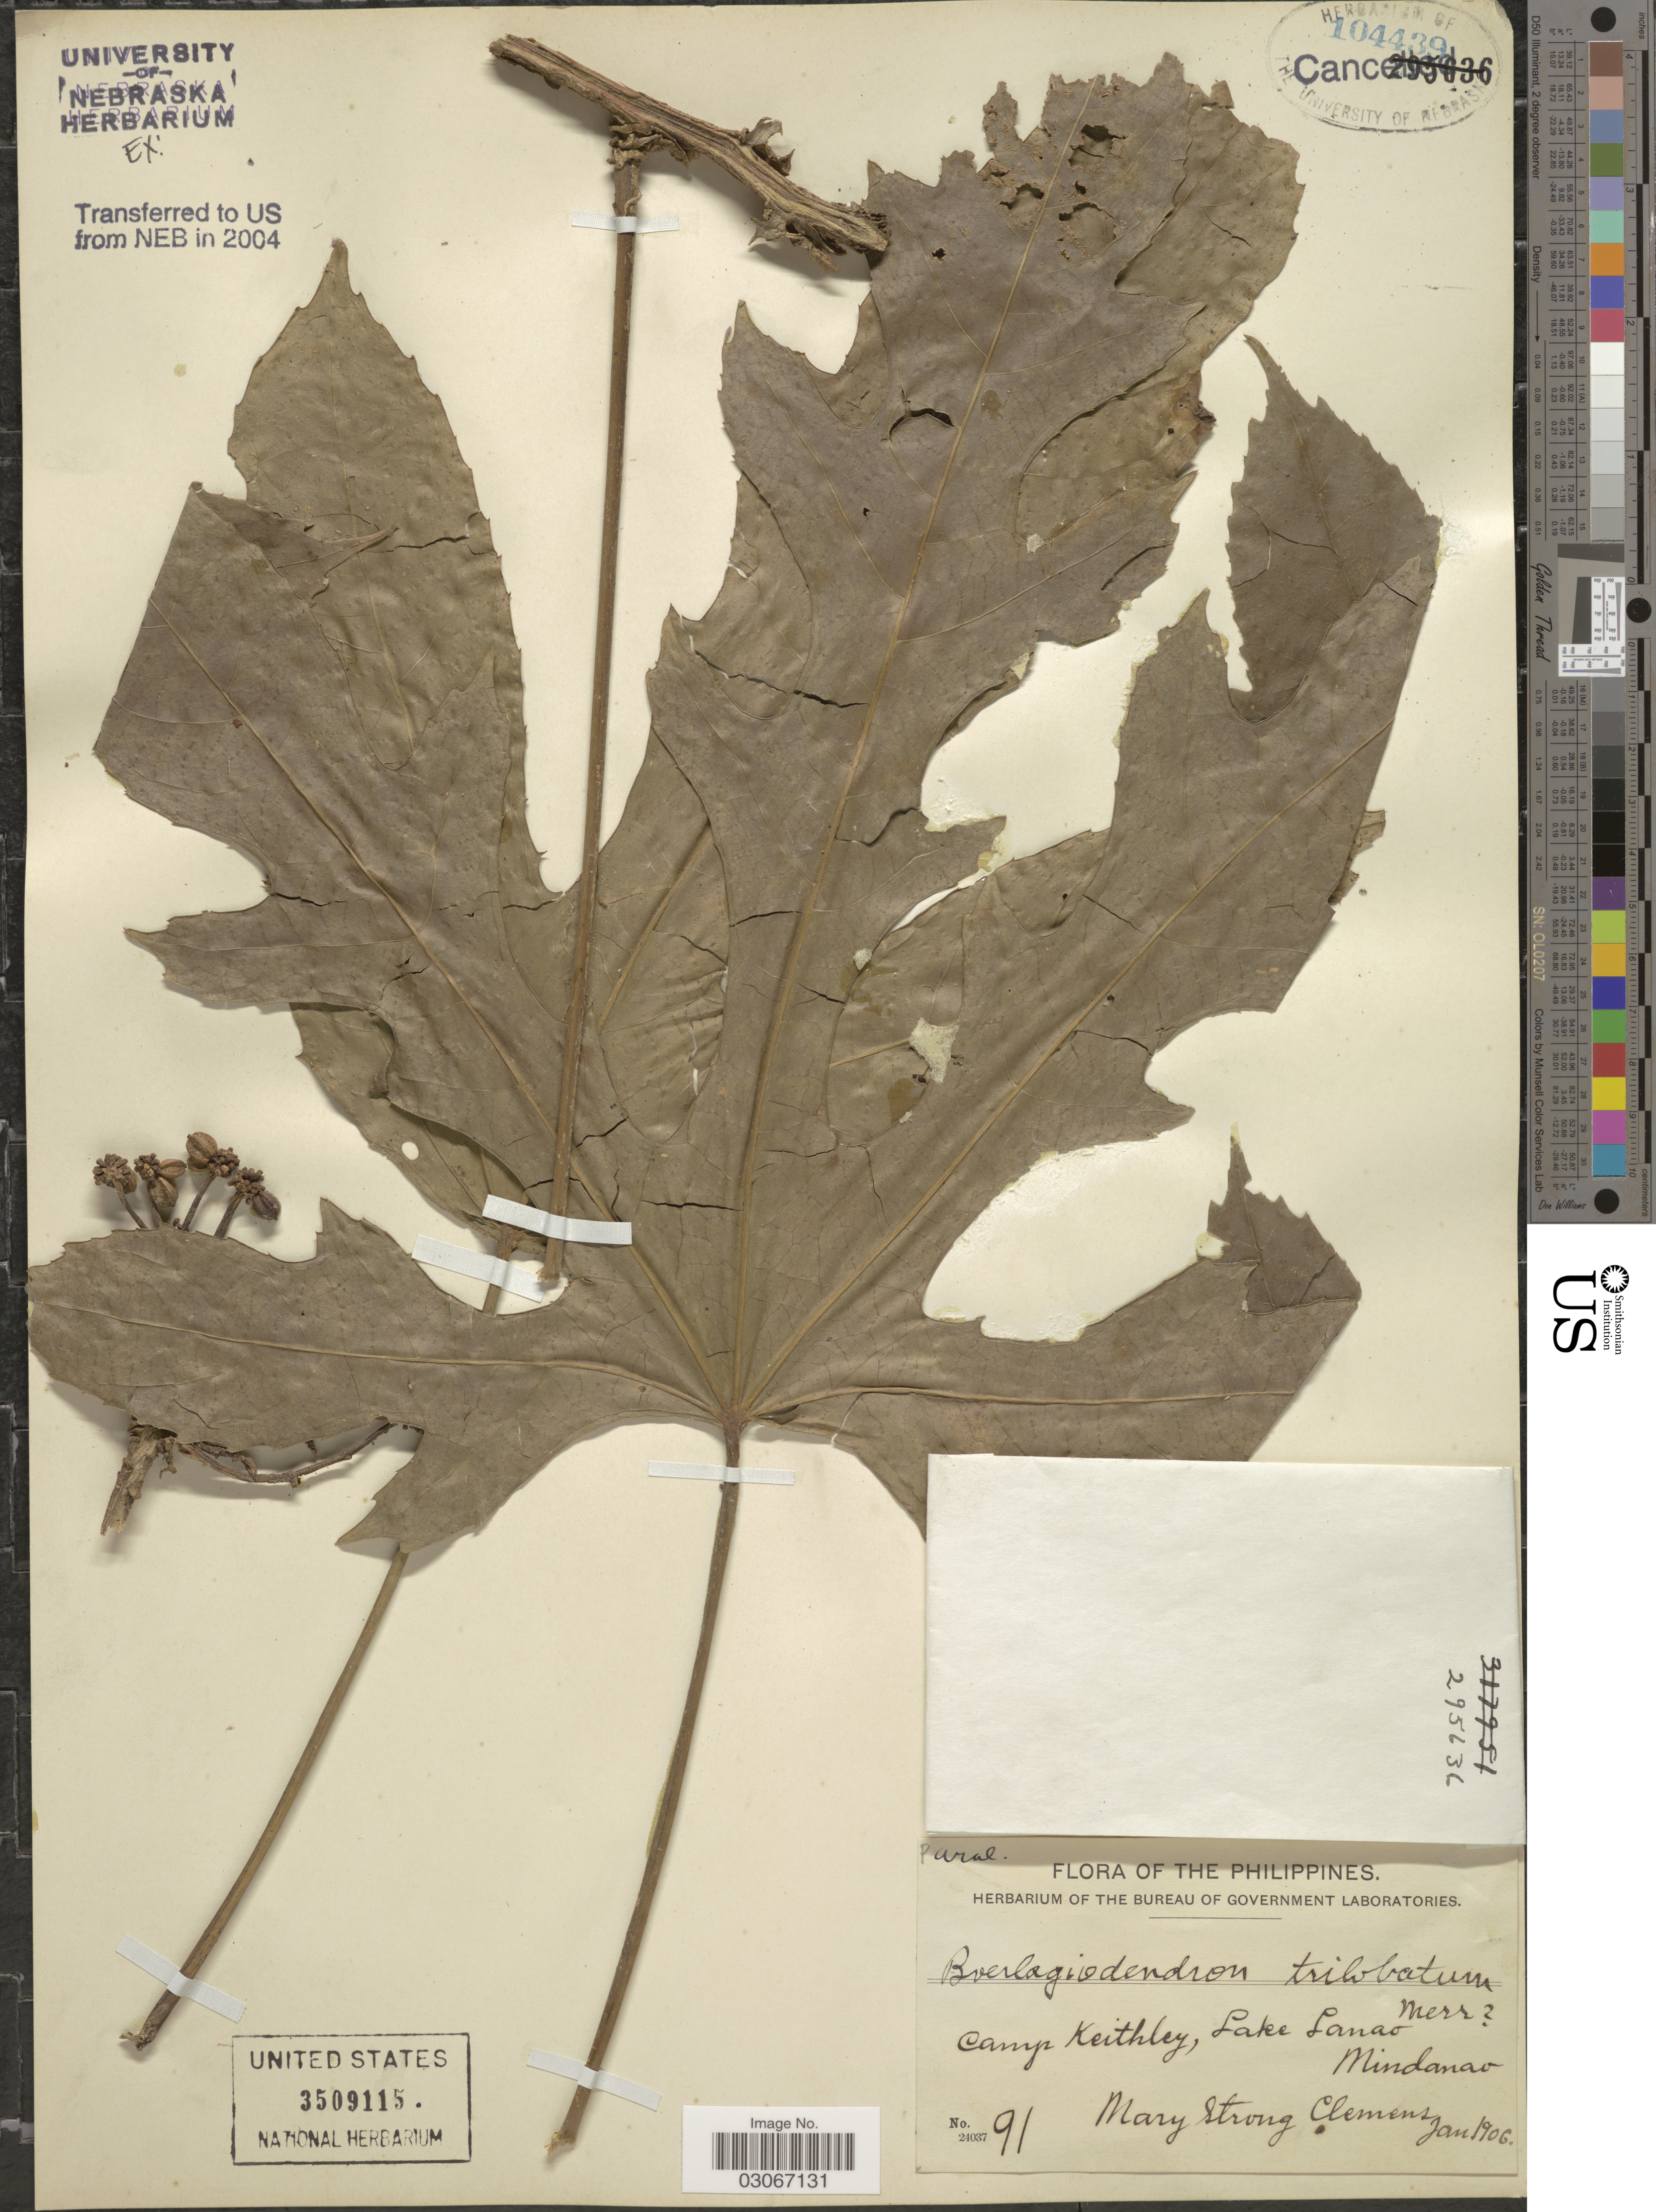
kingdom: Plantae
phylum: Tracheophyta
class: Magnoliopsida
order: Apiales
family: Araliaceae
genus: Osmoxylon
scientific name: Osmoxylon trilobatum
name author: (Merr.) Philipson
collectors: M. S. Clemens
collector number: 91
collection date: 1906-01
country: Philippines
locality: Camp Keithley, Lake Lanao, Mindanao.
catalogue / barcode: US 3509115